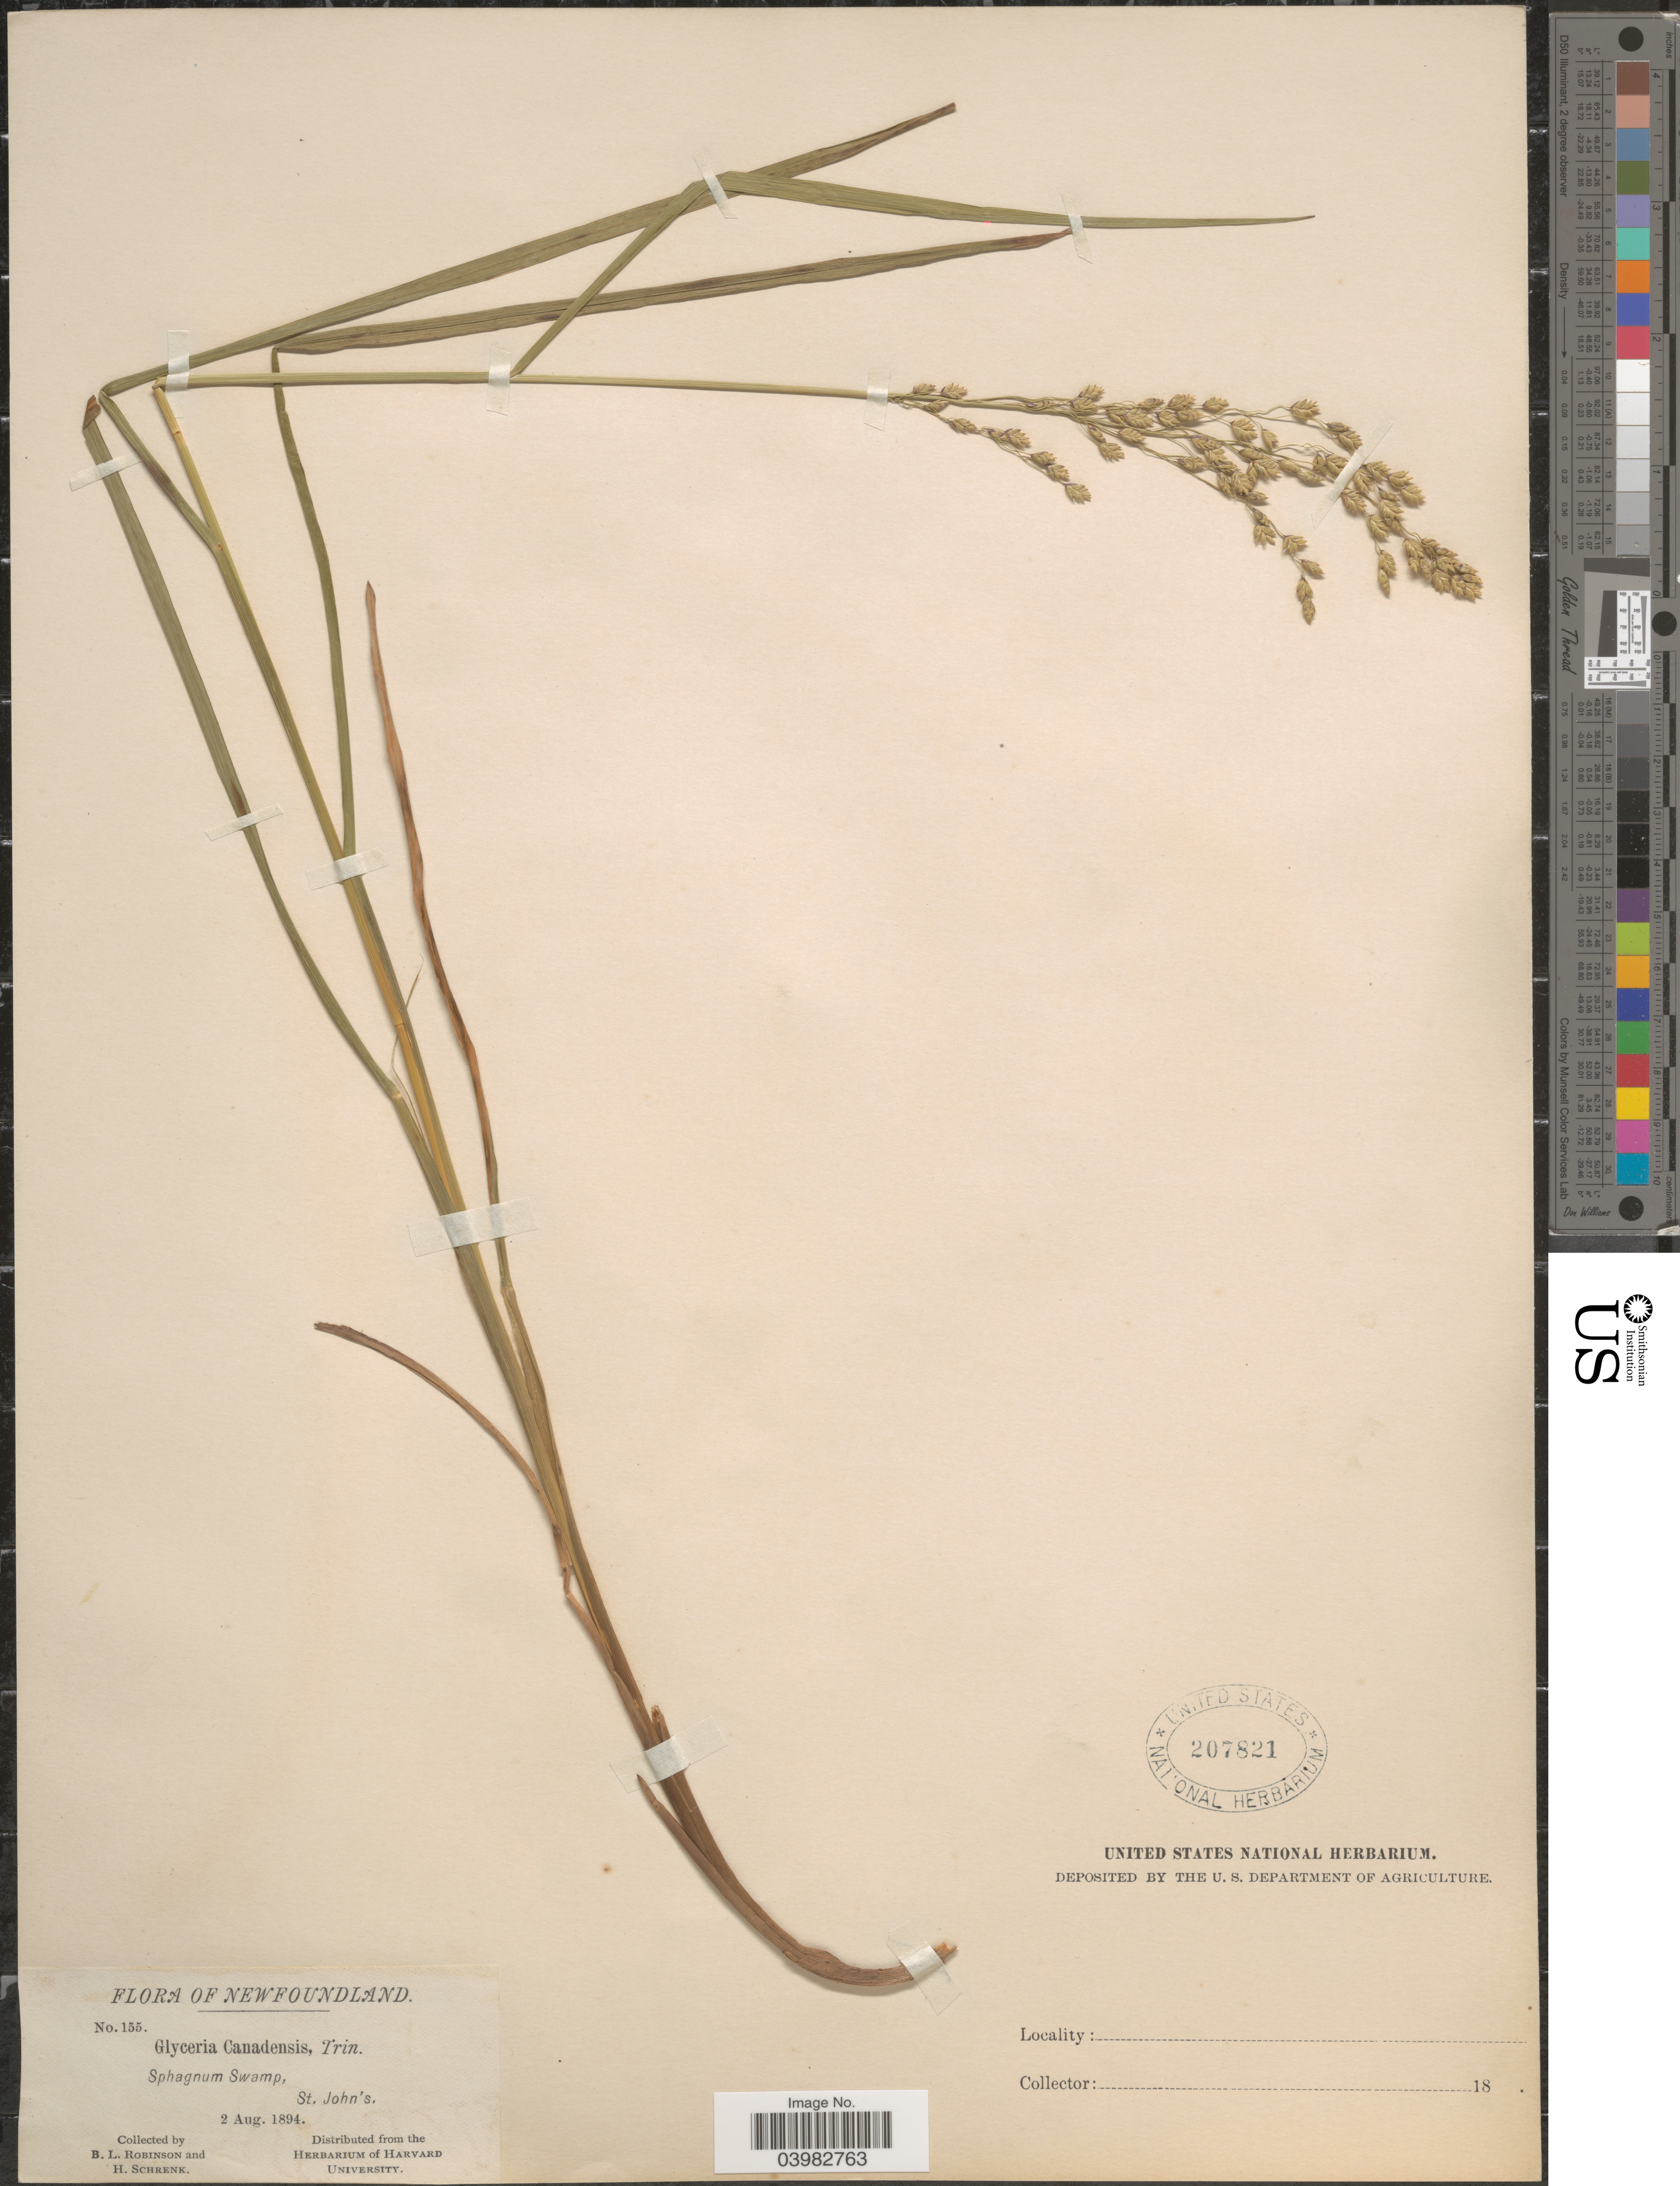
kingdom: Plantae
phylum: Tracheophyta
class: Liliopsida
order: Poales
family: Poaceae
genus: Glyceria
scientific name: Glyceria canadensis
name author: (Michx.) Trin.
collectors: B. L. Robinson & H. Schrenk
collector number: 155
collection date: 1894-08-02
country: Canada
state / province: Newfoundland and Labrador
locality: Sphagnum Swamp, St. John's.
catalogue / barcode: US 207821